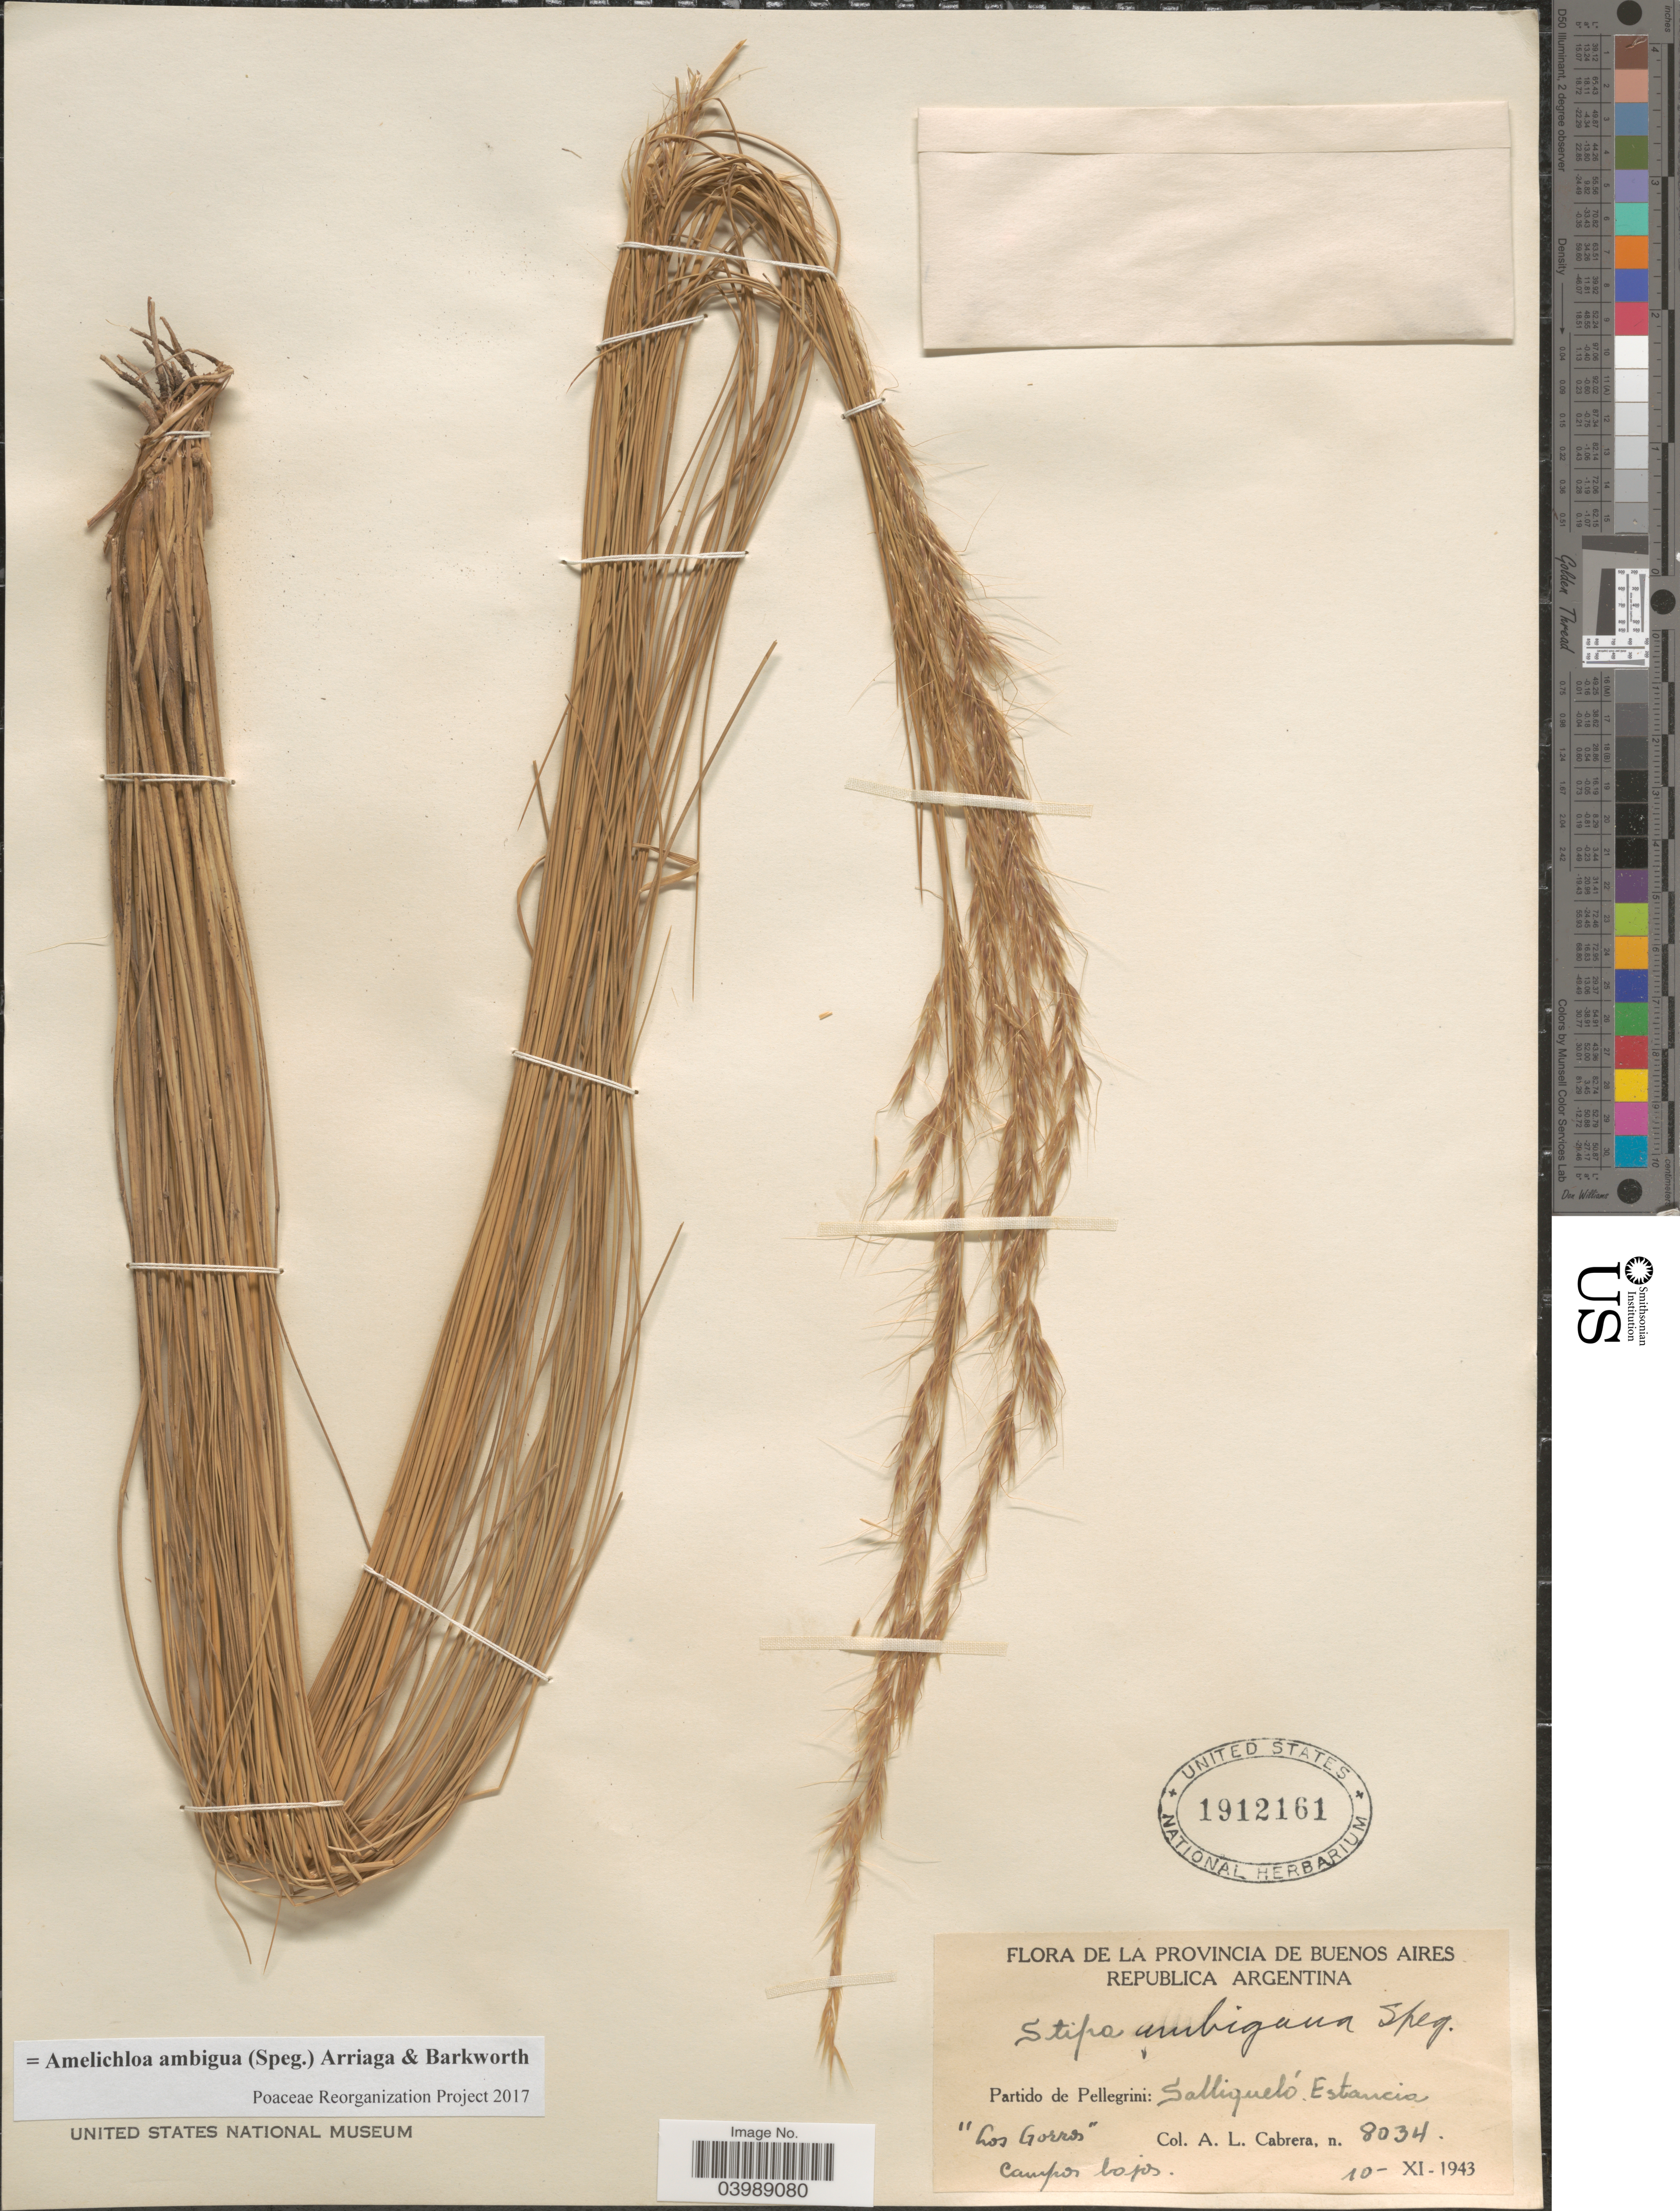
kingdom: Plantae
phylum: Tracheophyta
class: Liliopsida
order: Poales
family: Poaceae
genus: Amelichloa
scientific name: Amelichloa ambigua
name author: (Speg.) Arriaga & Barkworth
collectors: A. L. Cabrera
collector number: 8034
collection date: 1943-11-10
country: Argentina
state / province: Buenos Aires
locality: Partido de Pellegrini: Salliqueló Estancia. "Los Gorros".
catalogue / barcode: US 1912161